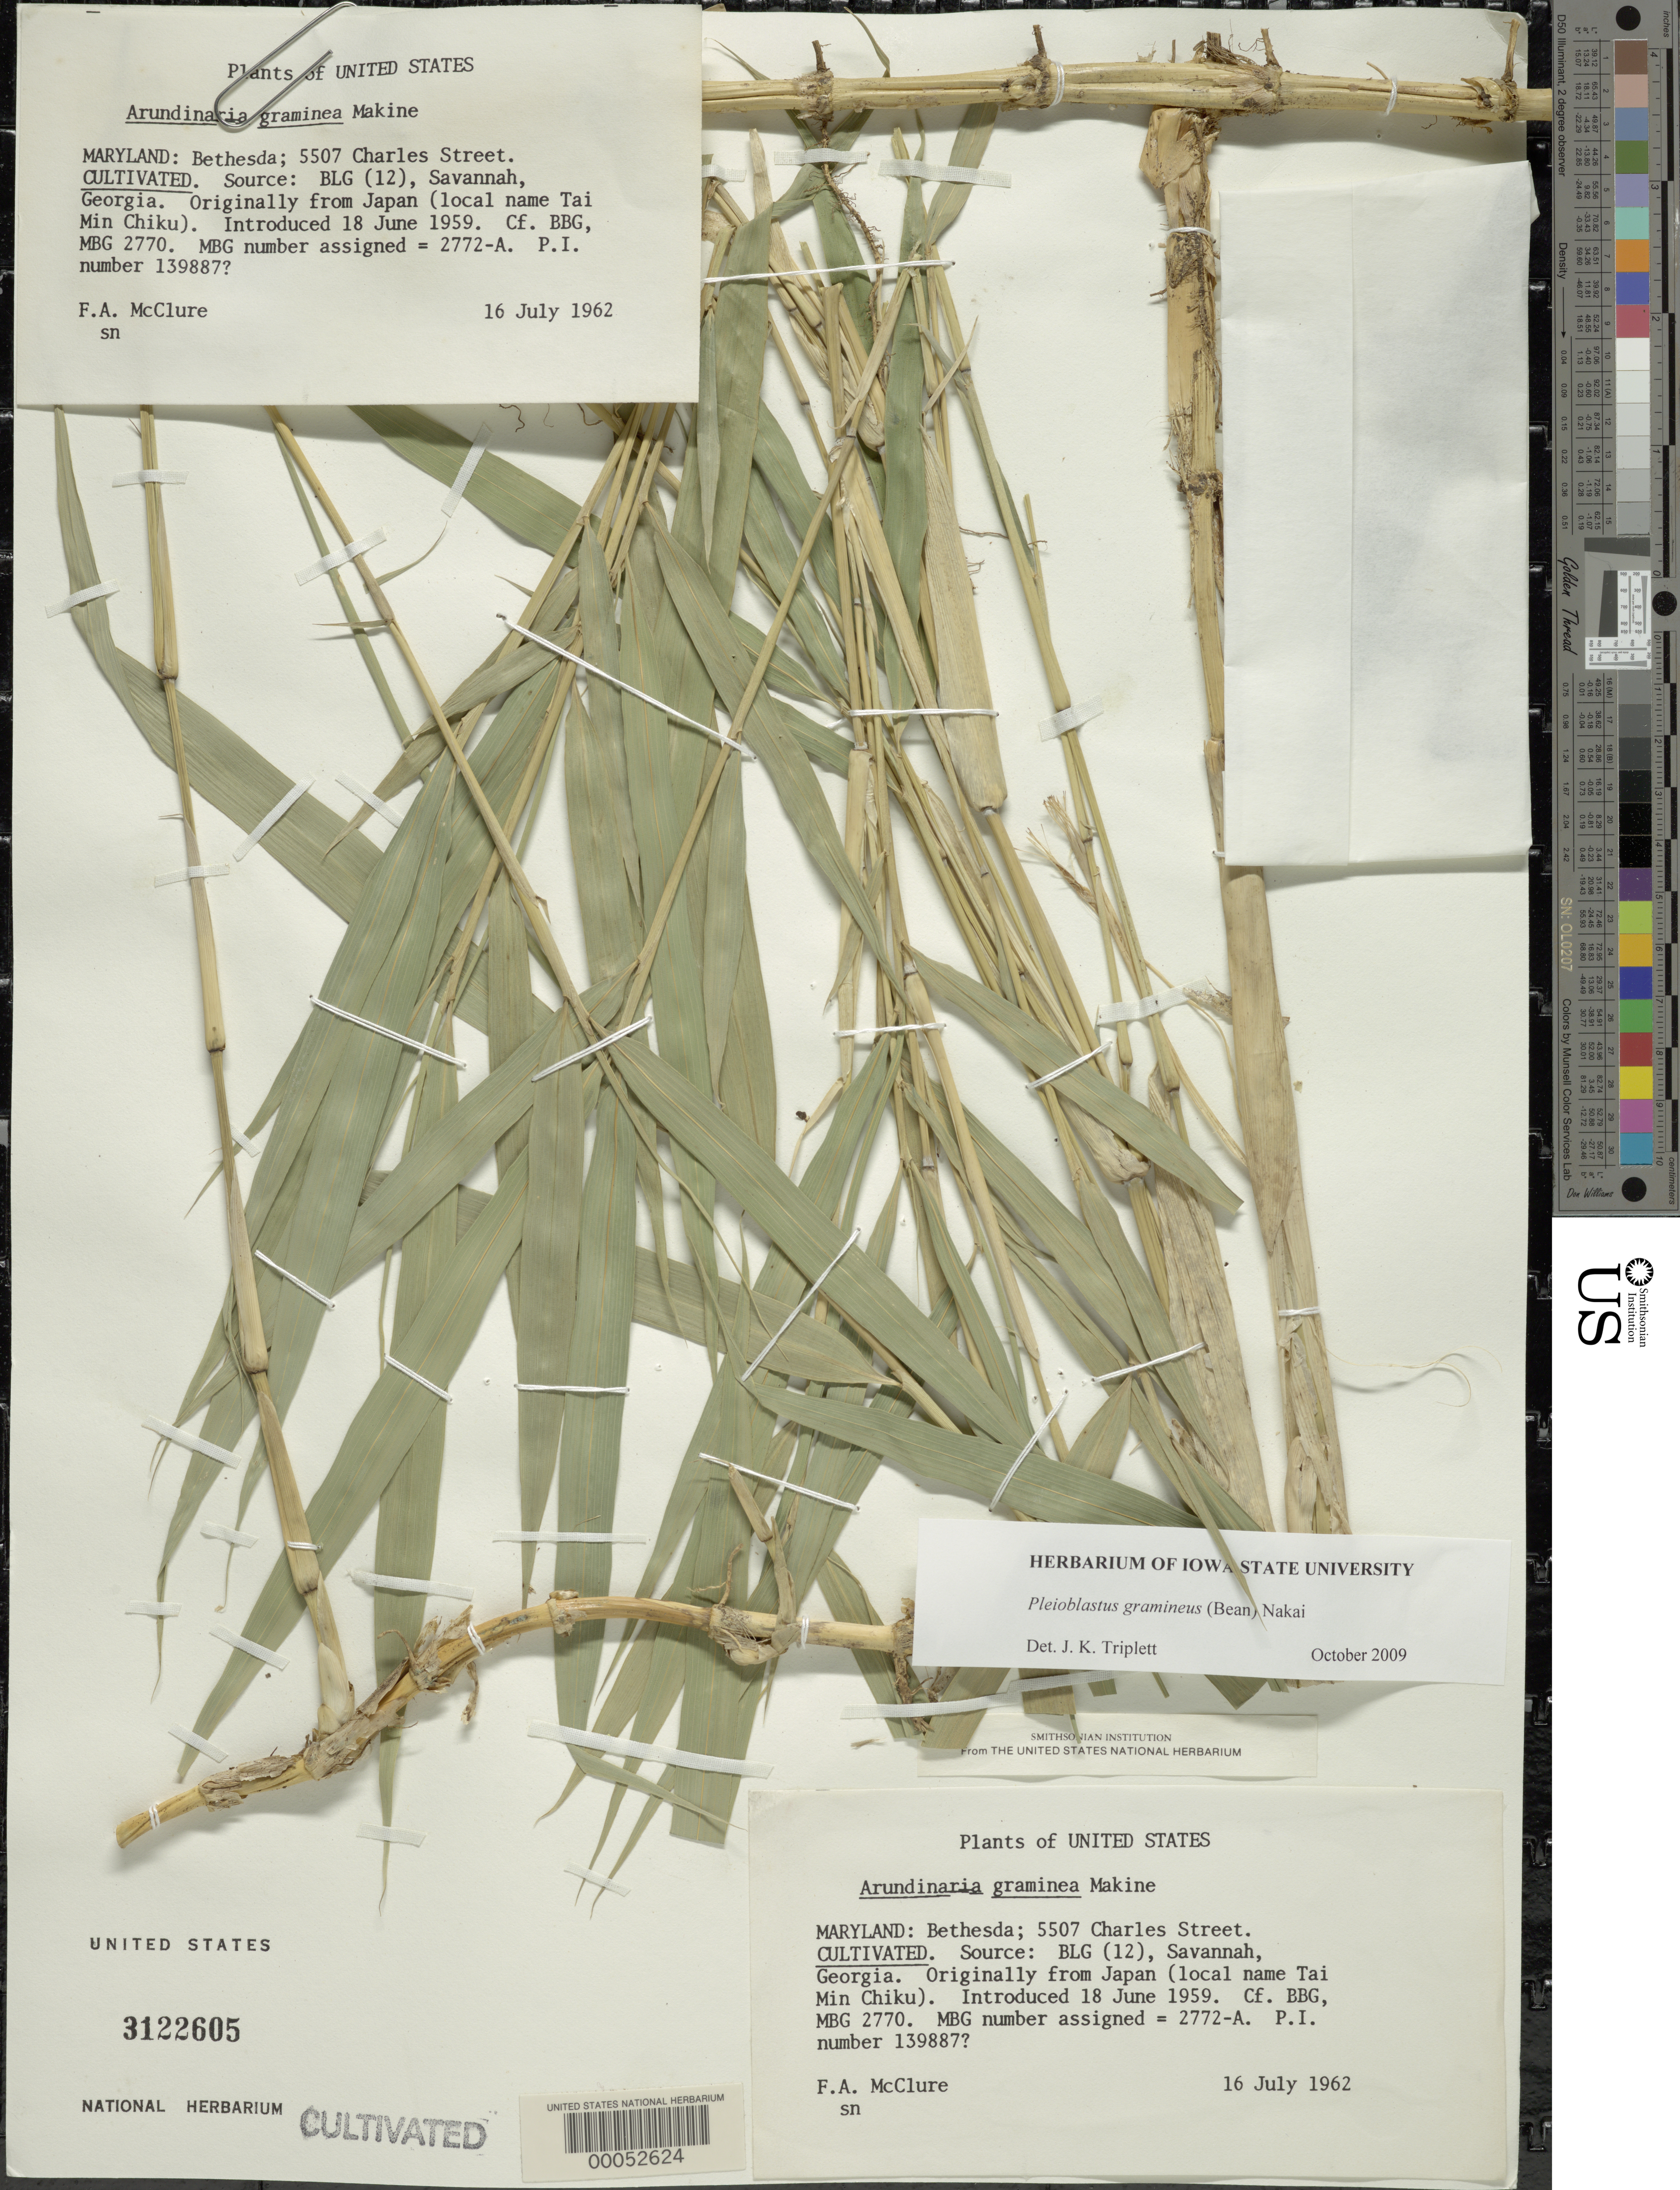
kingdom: Plantae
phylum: Tracheophyta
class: Liliopsida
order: Poales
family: Poaceae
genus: Pleioblastus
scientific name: Pleioblastus gramineus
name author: (Bean) Nakai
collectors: F. A. McClure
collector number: MBG 2772-A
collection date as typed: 16 Jul 1962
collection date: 1962-07-16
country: United States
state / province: Maryland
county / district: Montgomery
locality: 5507 Charles Street, Bethesda (McClure's garden)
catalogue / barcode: US 3122605